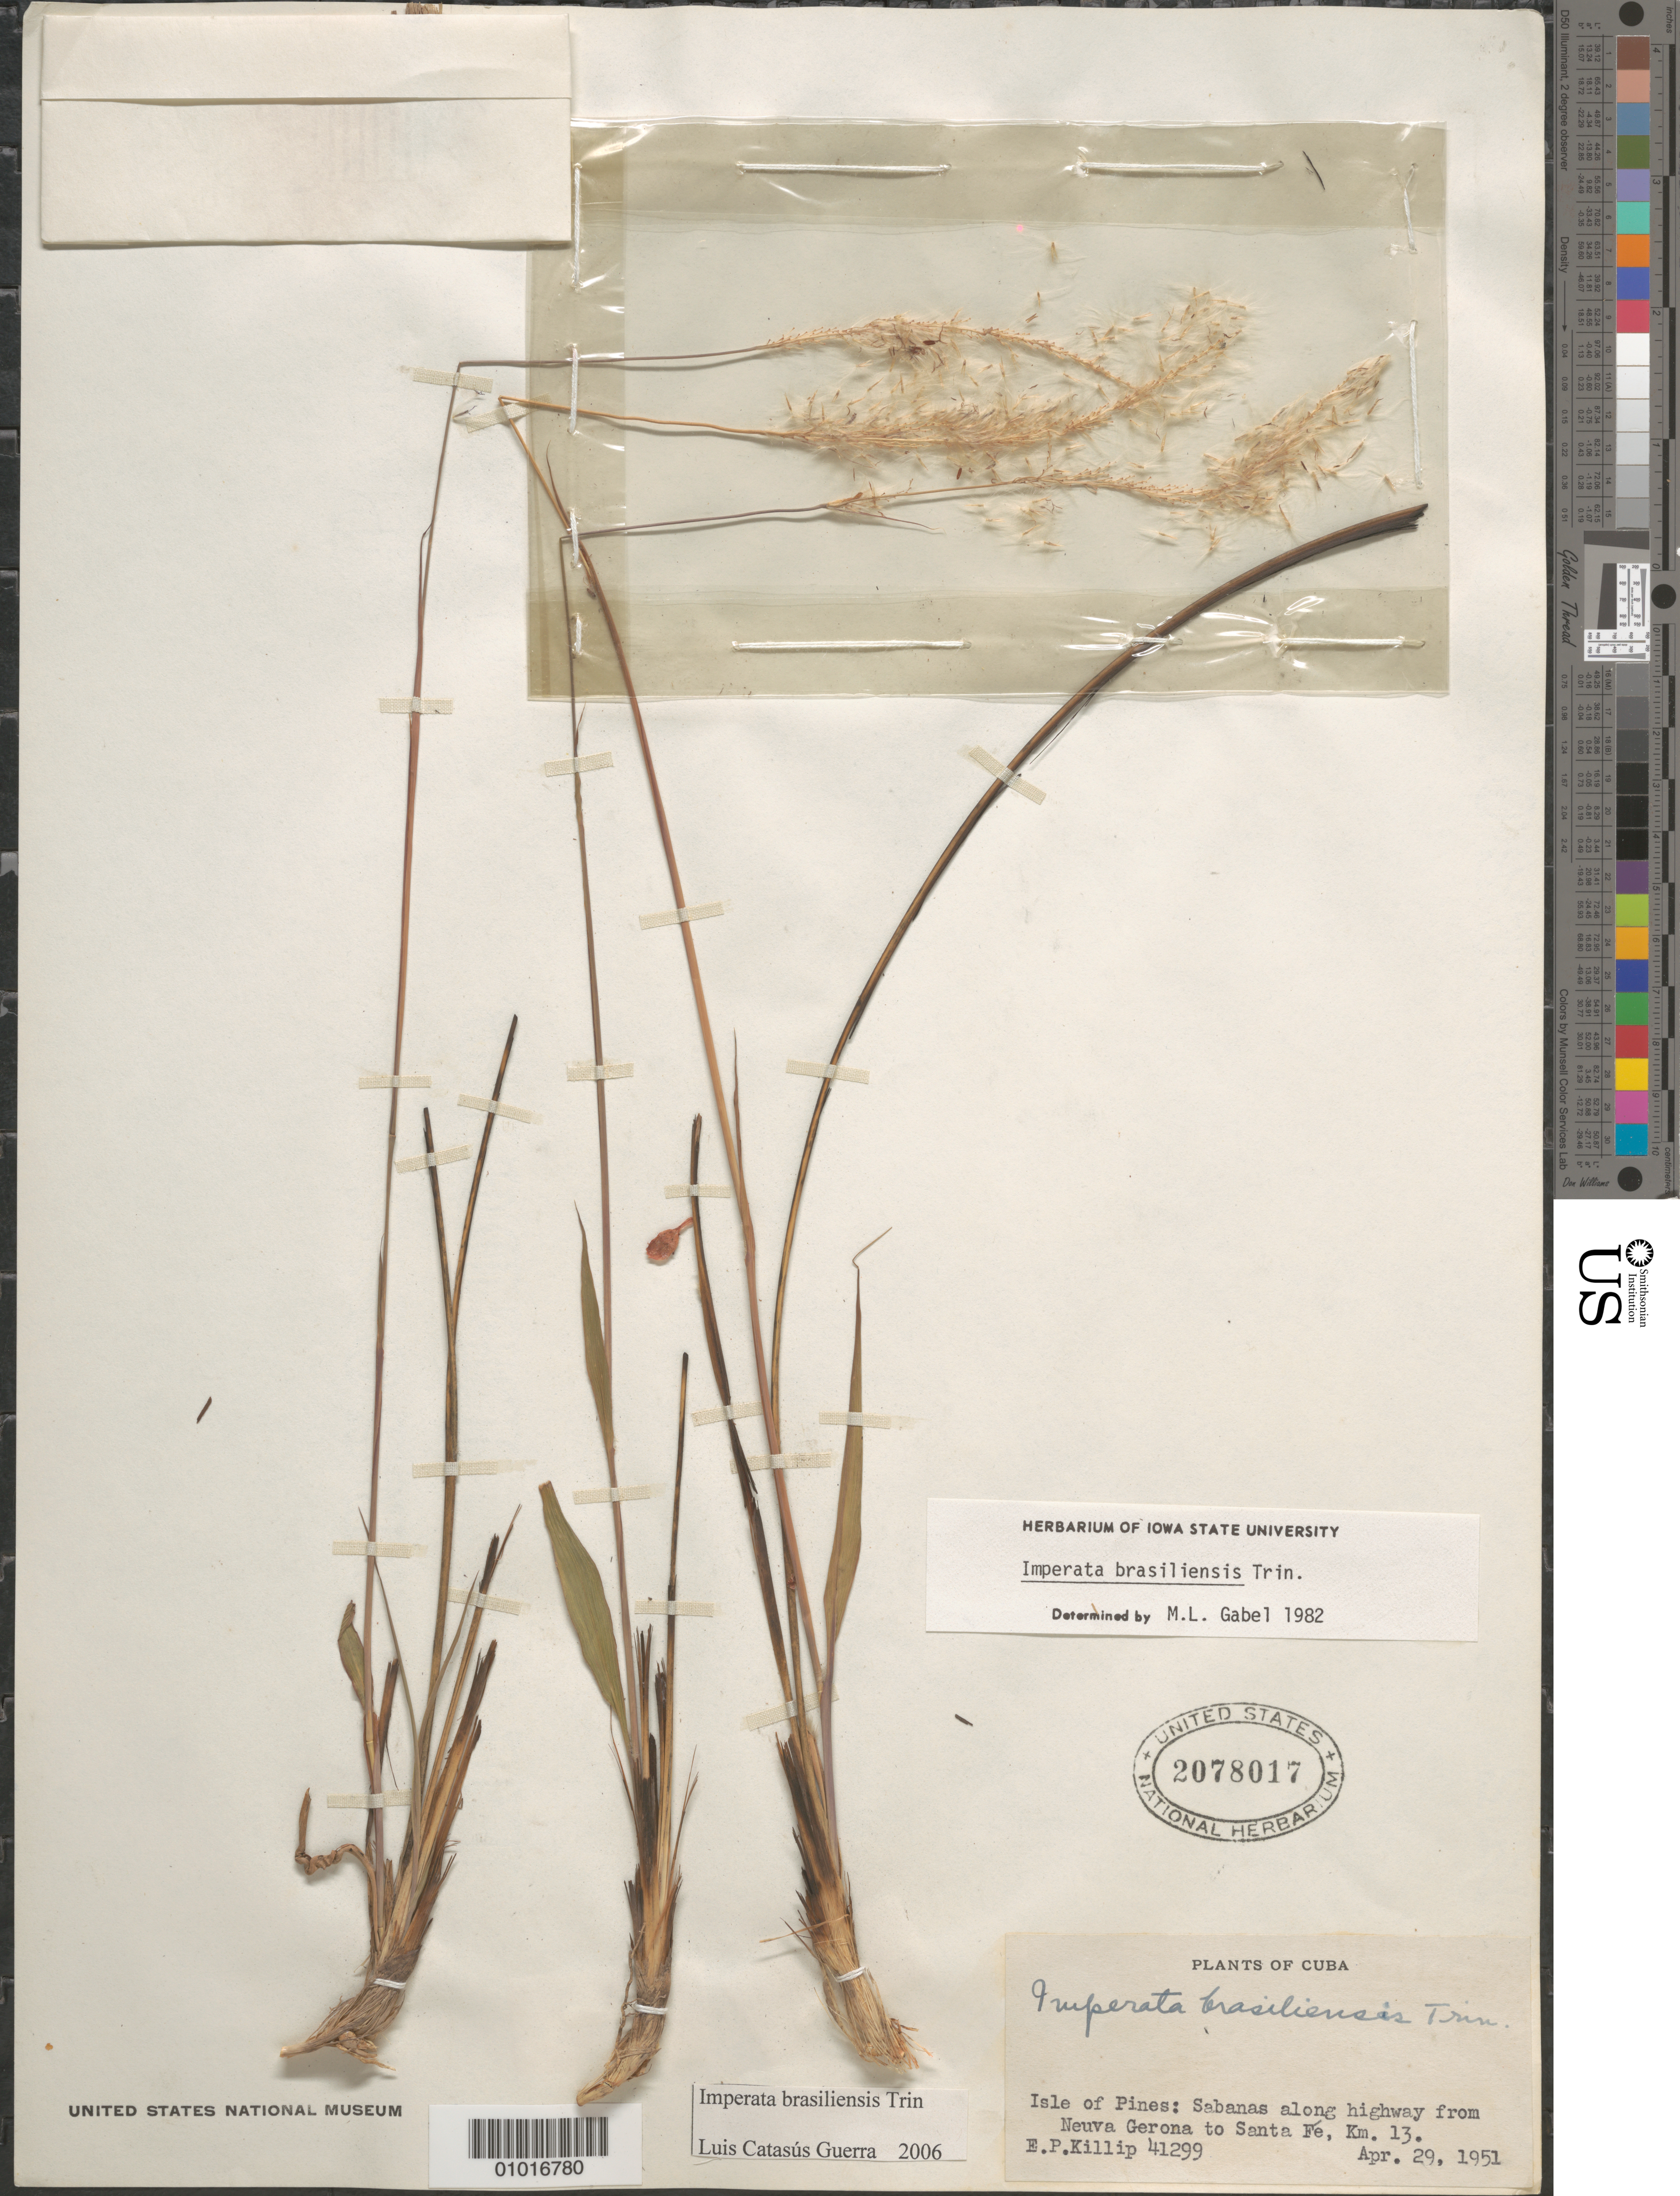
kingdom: Plantae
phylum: Tracheophyta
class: Liliopsida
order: Poales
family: Poaceae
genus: Imperata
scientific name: Imperata brasiliensis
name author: Trin.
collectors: E. P. Killip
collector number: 41299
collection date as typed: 29 Apr 1951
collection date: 1951-04-29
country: Cuba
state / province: Isla de la Juventud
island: Isla de la Juventud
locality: [Isle of Pines]: Sabanas along highway from Neuva Gerona to Santa Fe Km 13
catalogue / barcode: US 2078017